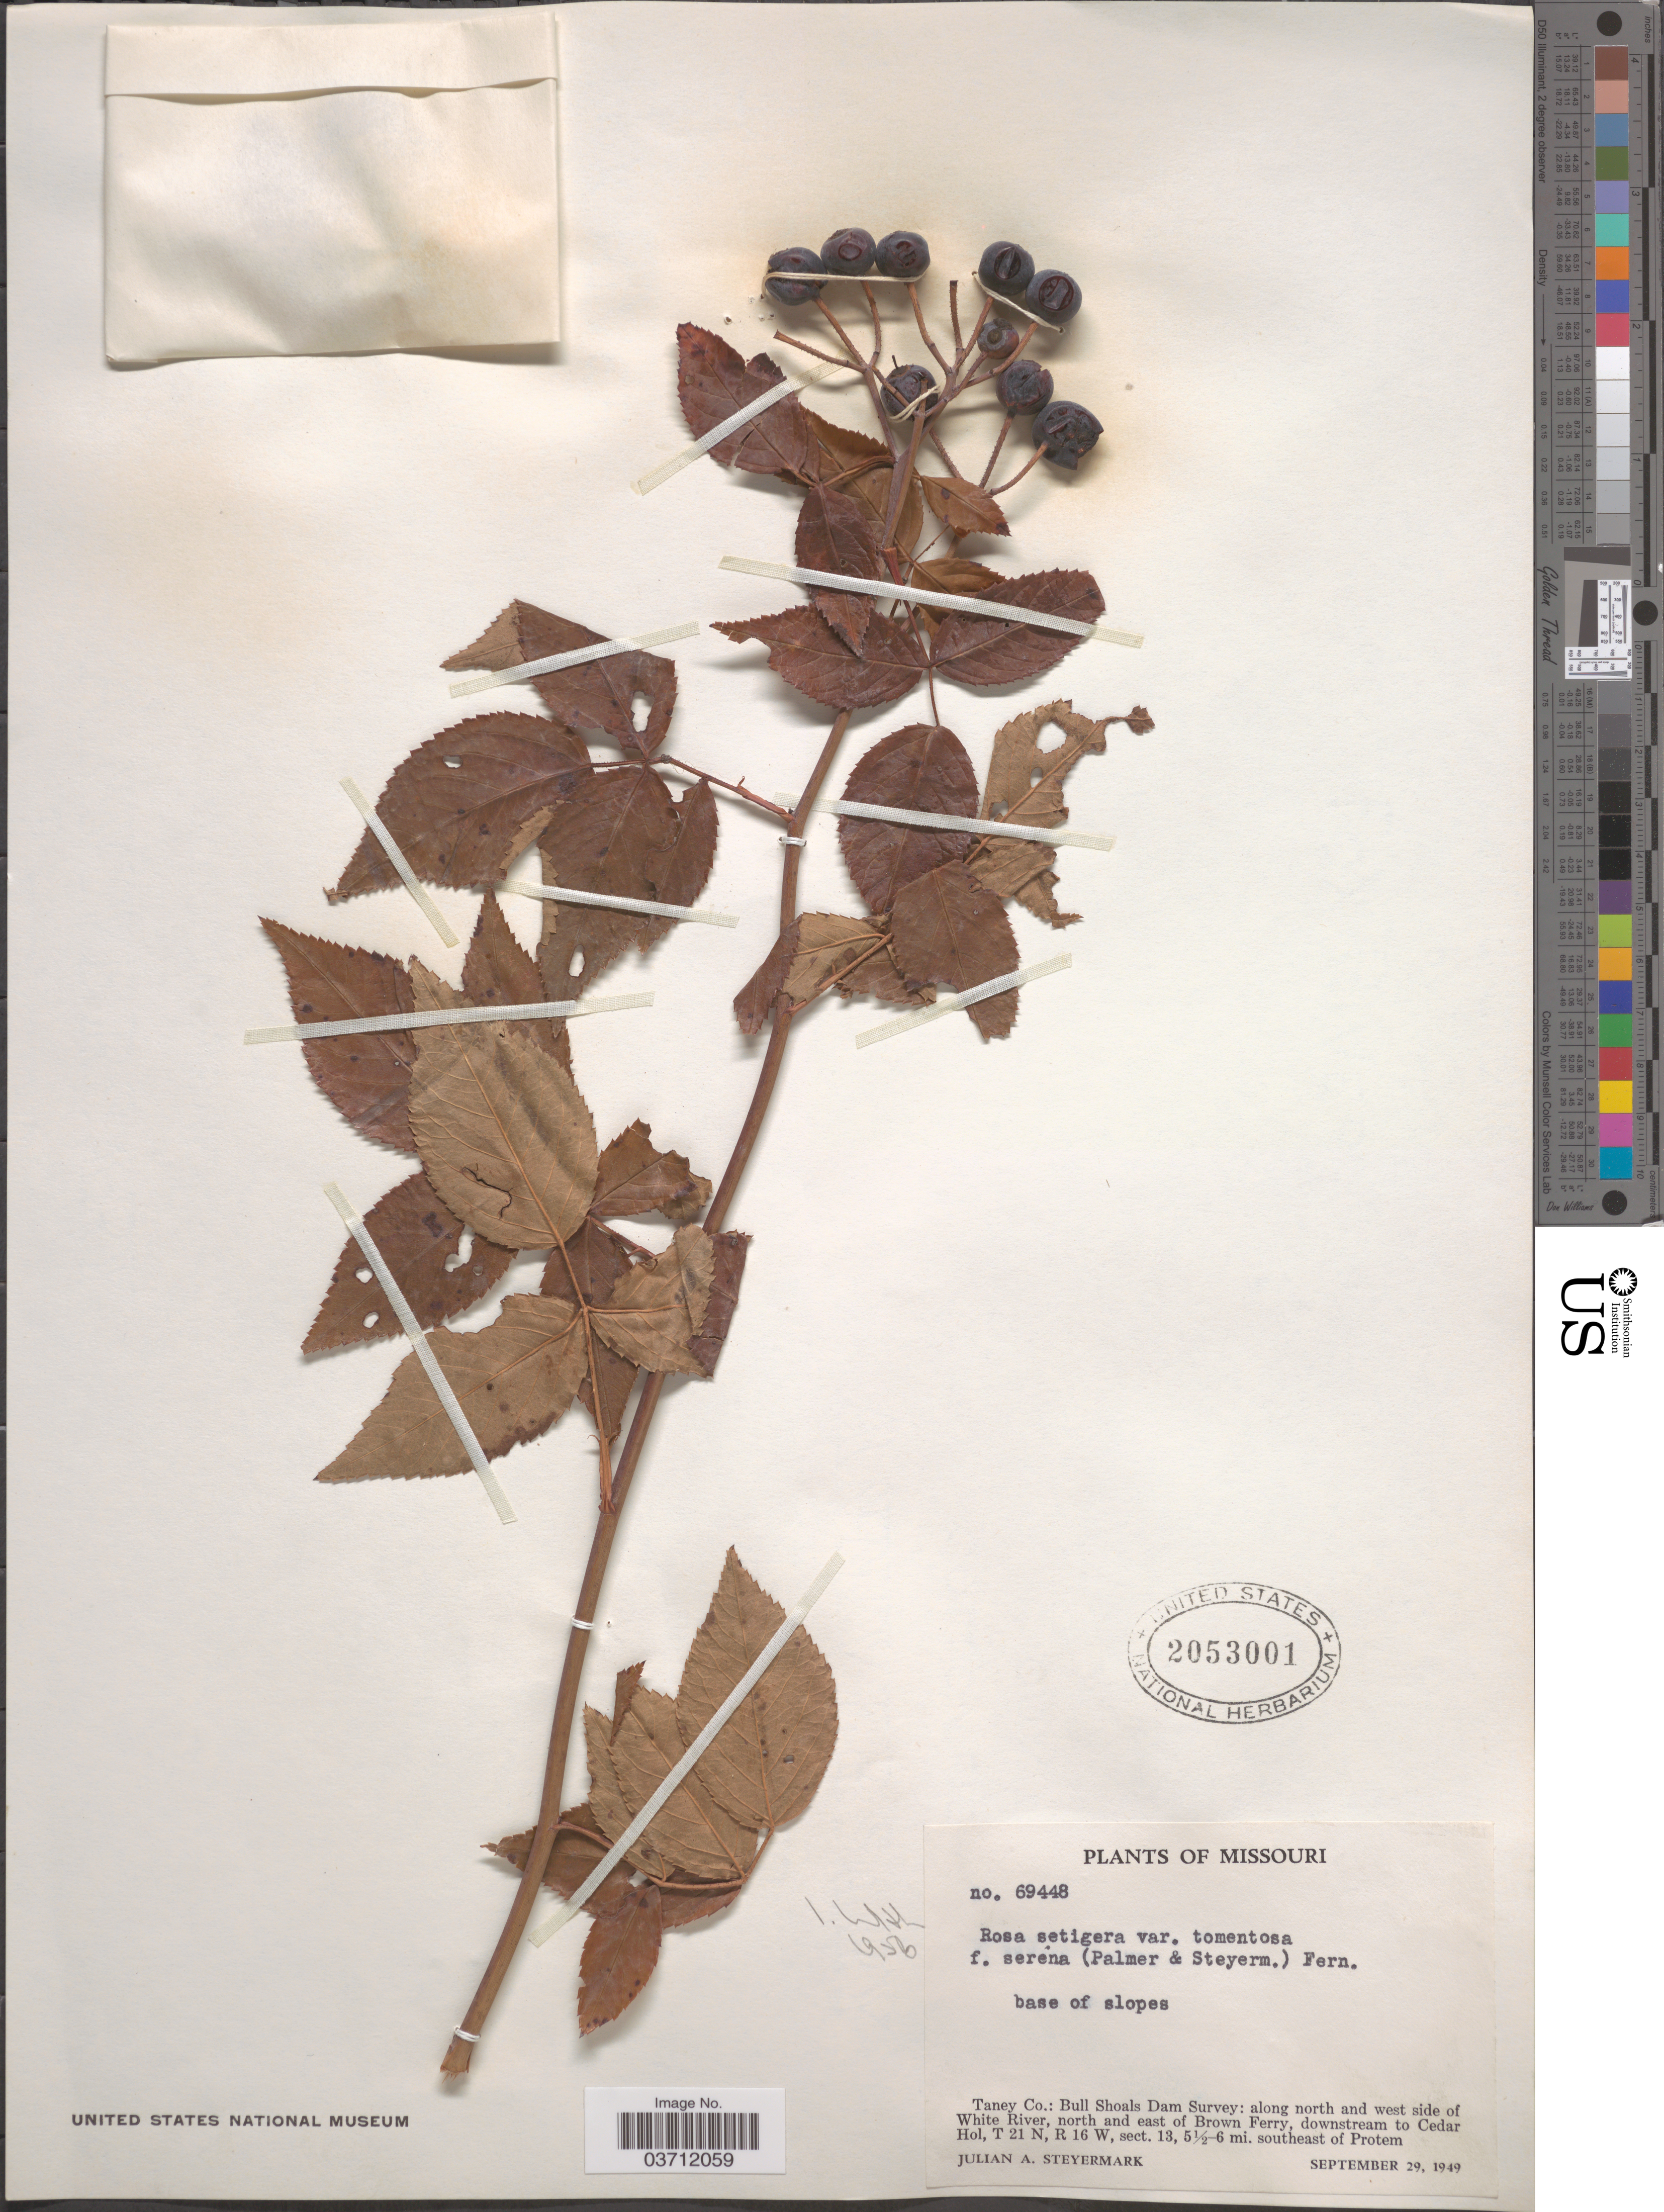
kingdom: Plantae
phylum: Tracheophyta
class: Magnoliopsida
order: Rosales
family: Rosaceae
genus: Rosa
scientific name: Rosa setigera var. serena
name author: E.J. Palmer & Steyerm.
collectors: J. Steyermark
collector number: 69448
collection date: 1949-09-29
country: United States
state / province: Missouri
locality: Base of slopes. Taney Co.: Bull Shoals Dam Survey: along north and west side of White River, north and east of Brown Ferry, downstream to Cedar Hol, T 21 N, R 16 W, sect. 13, 5½-6 mi. southeast of Protem.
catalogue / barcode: US 2053001